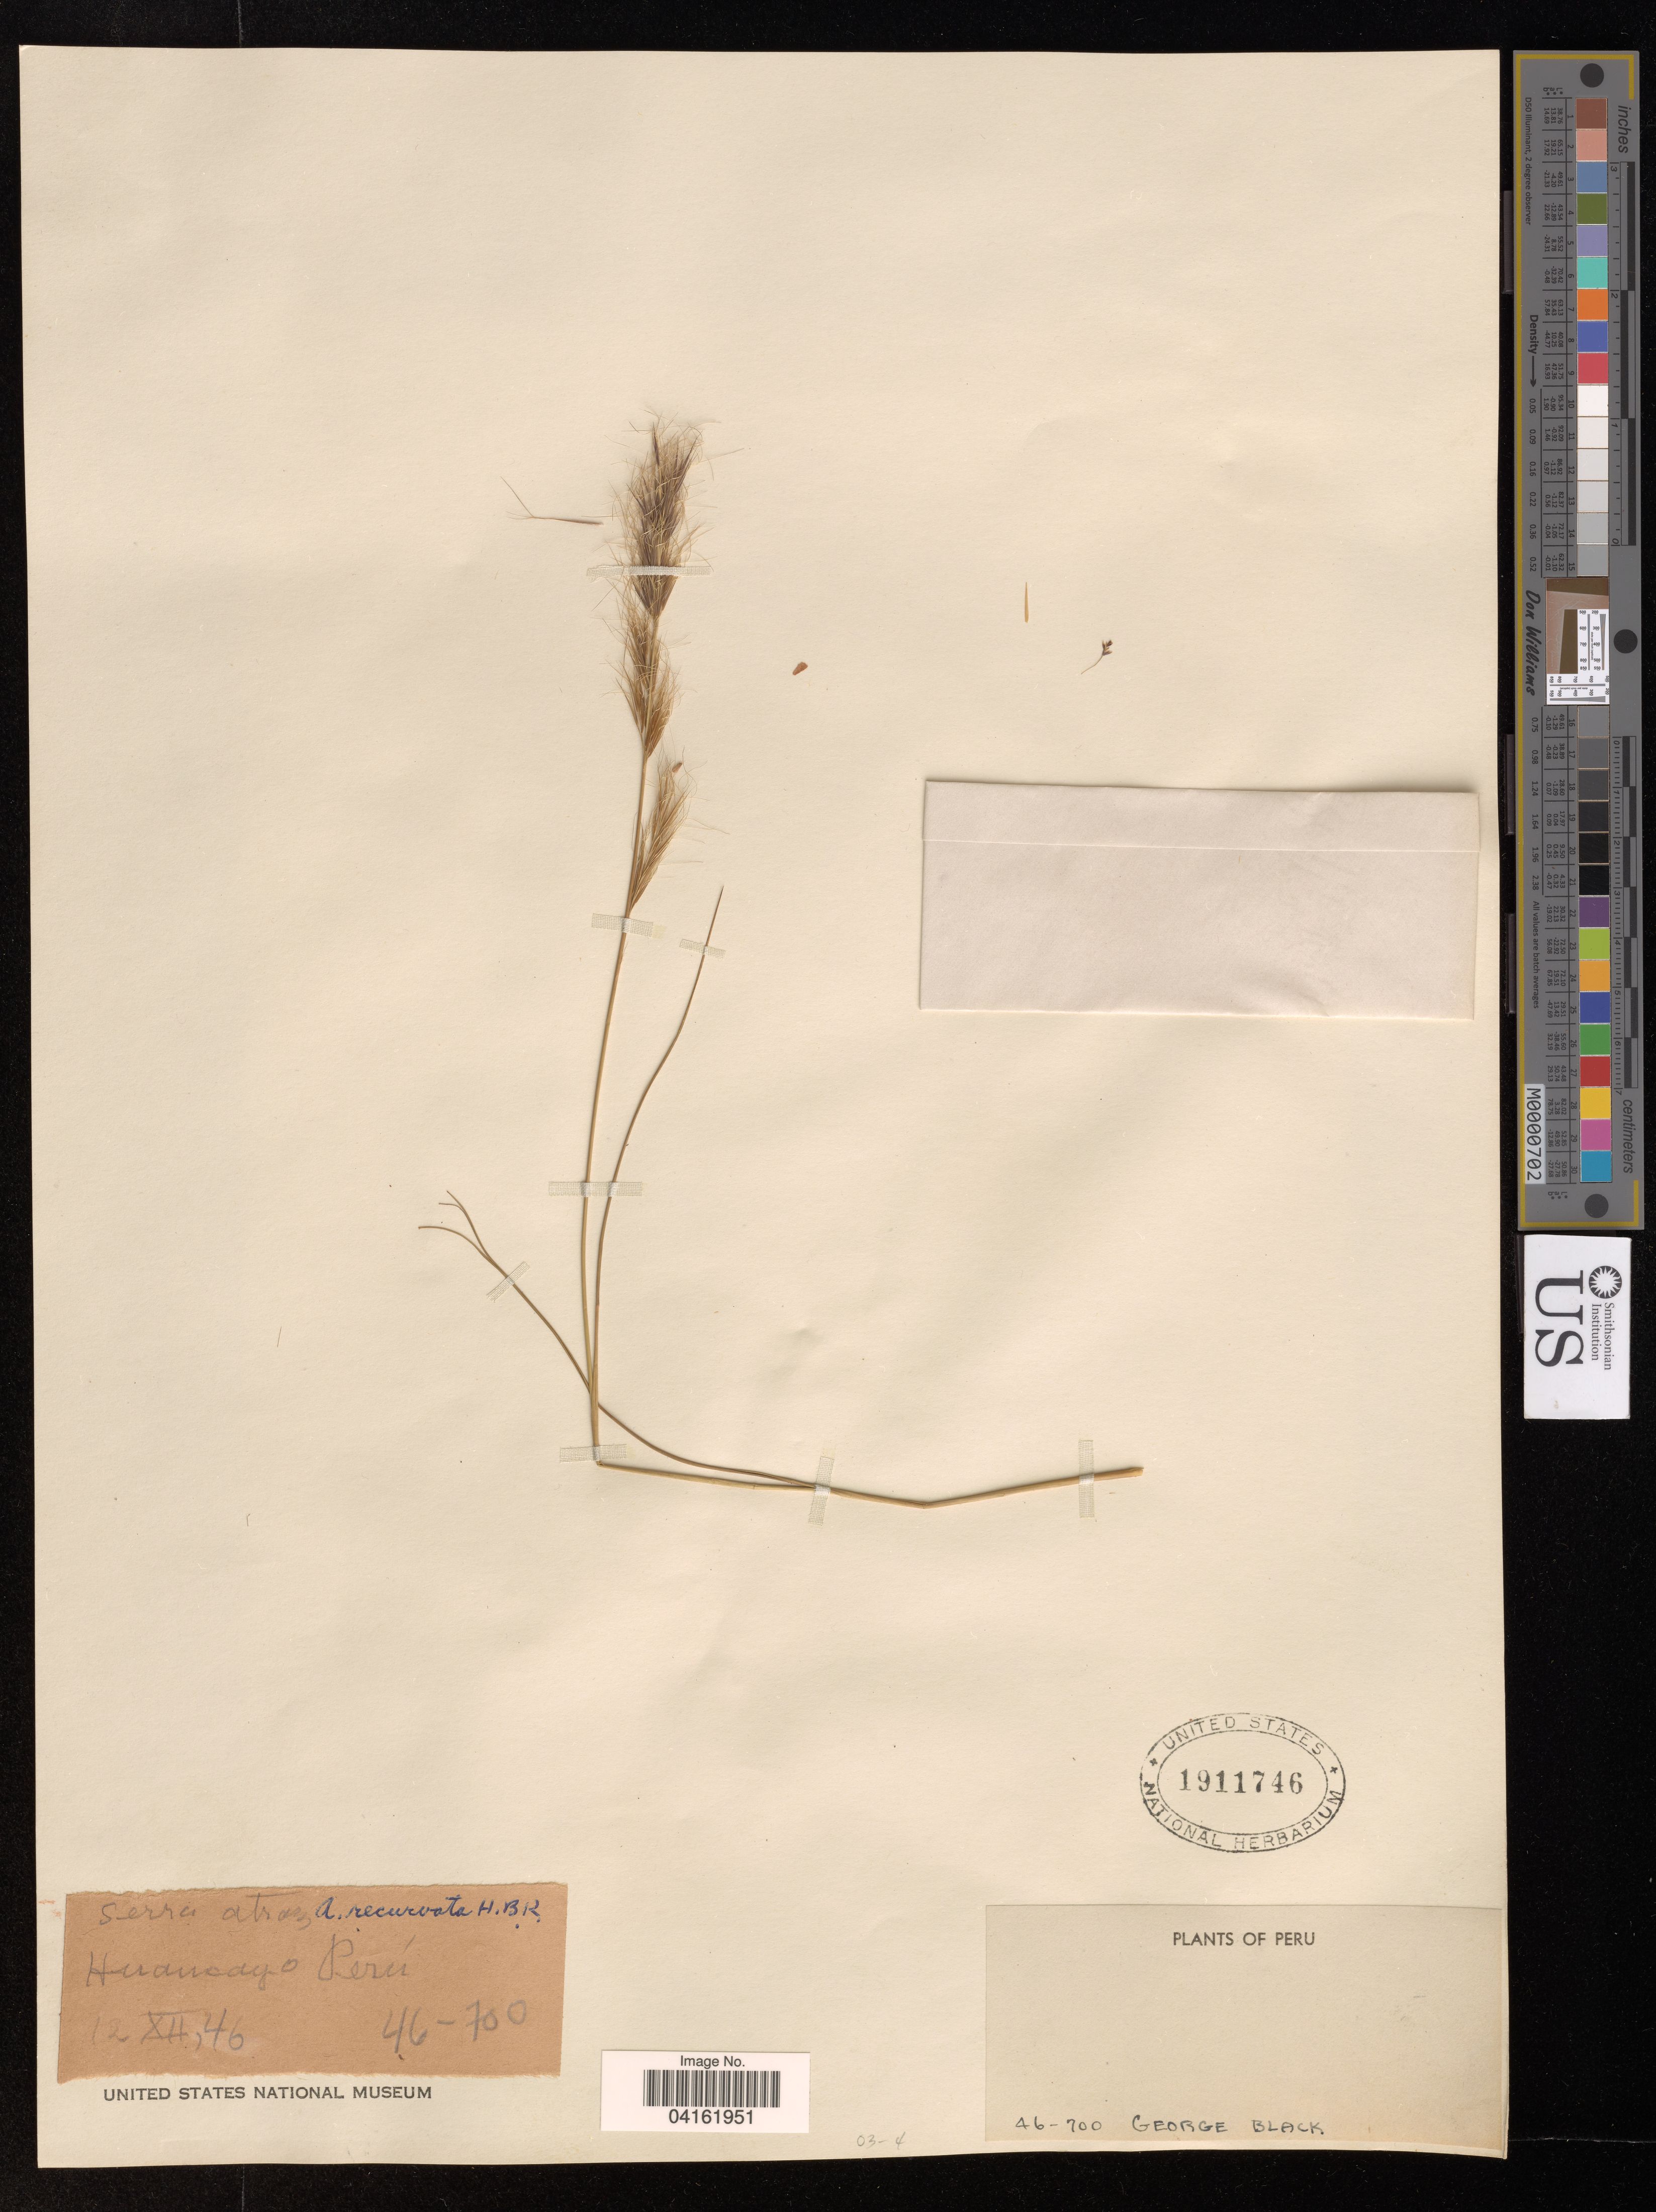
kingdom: Plantae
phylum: Tracheophyta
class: Liliopsida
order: Poales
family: Poaceae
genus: Aristida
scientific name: Aristida recurvata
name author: Kunth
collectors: G. Black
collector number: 46-700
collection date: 1946-12-12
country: Peru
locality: Serra atras*. Huancayo.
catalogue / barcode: US 1911746